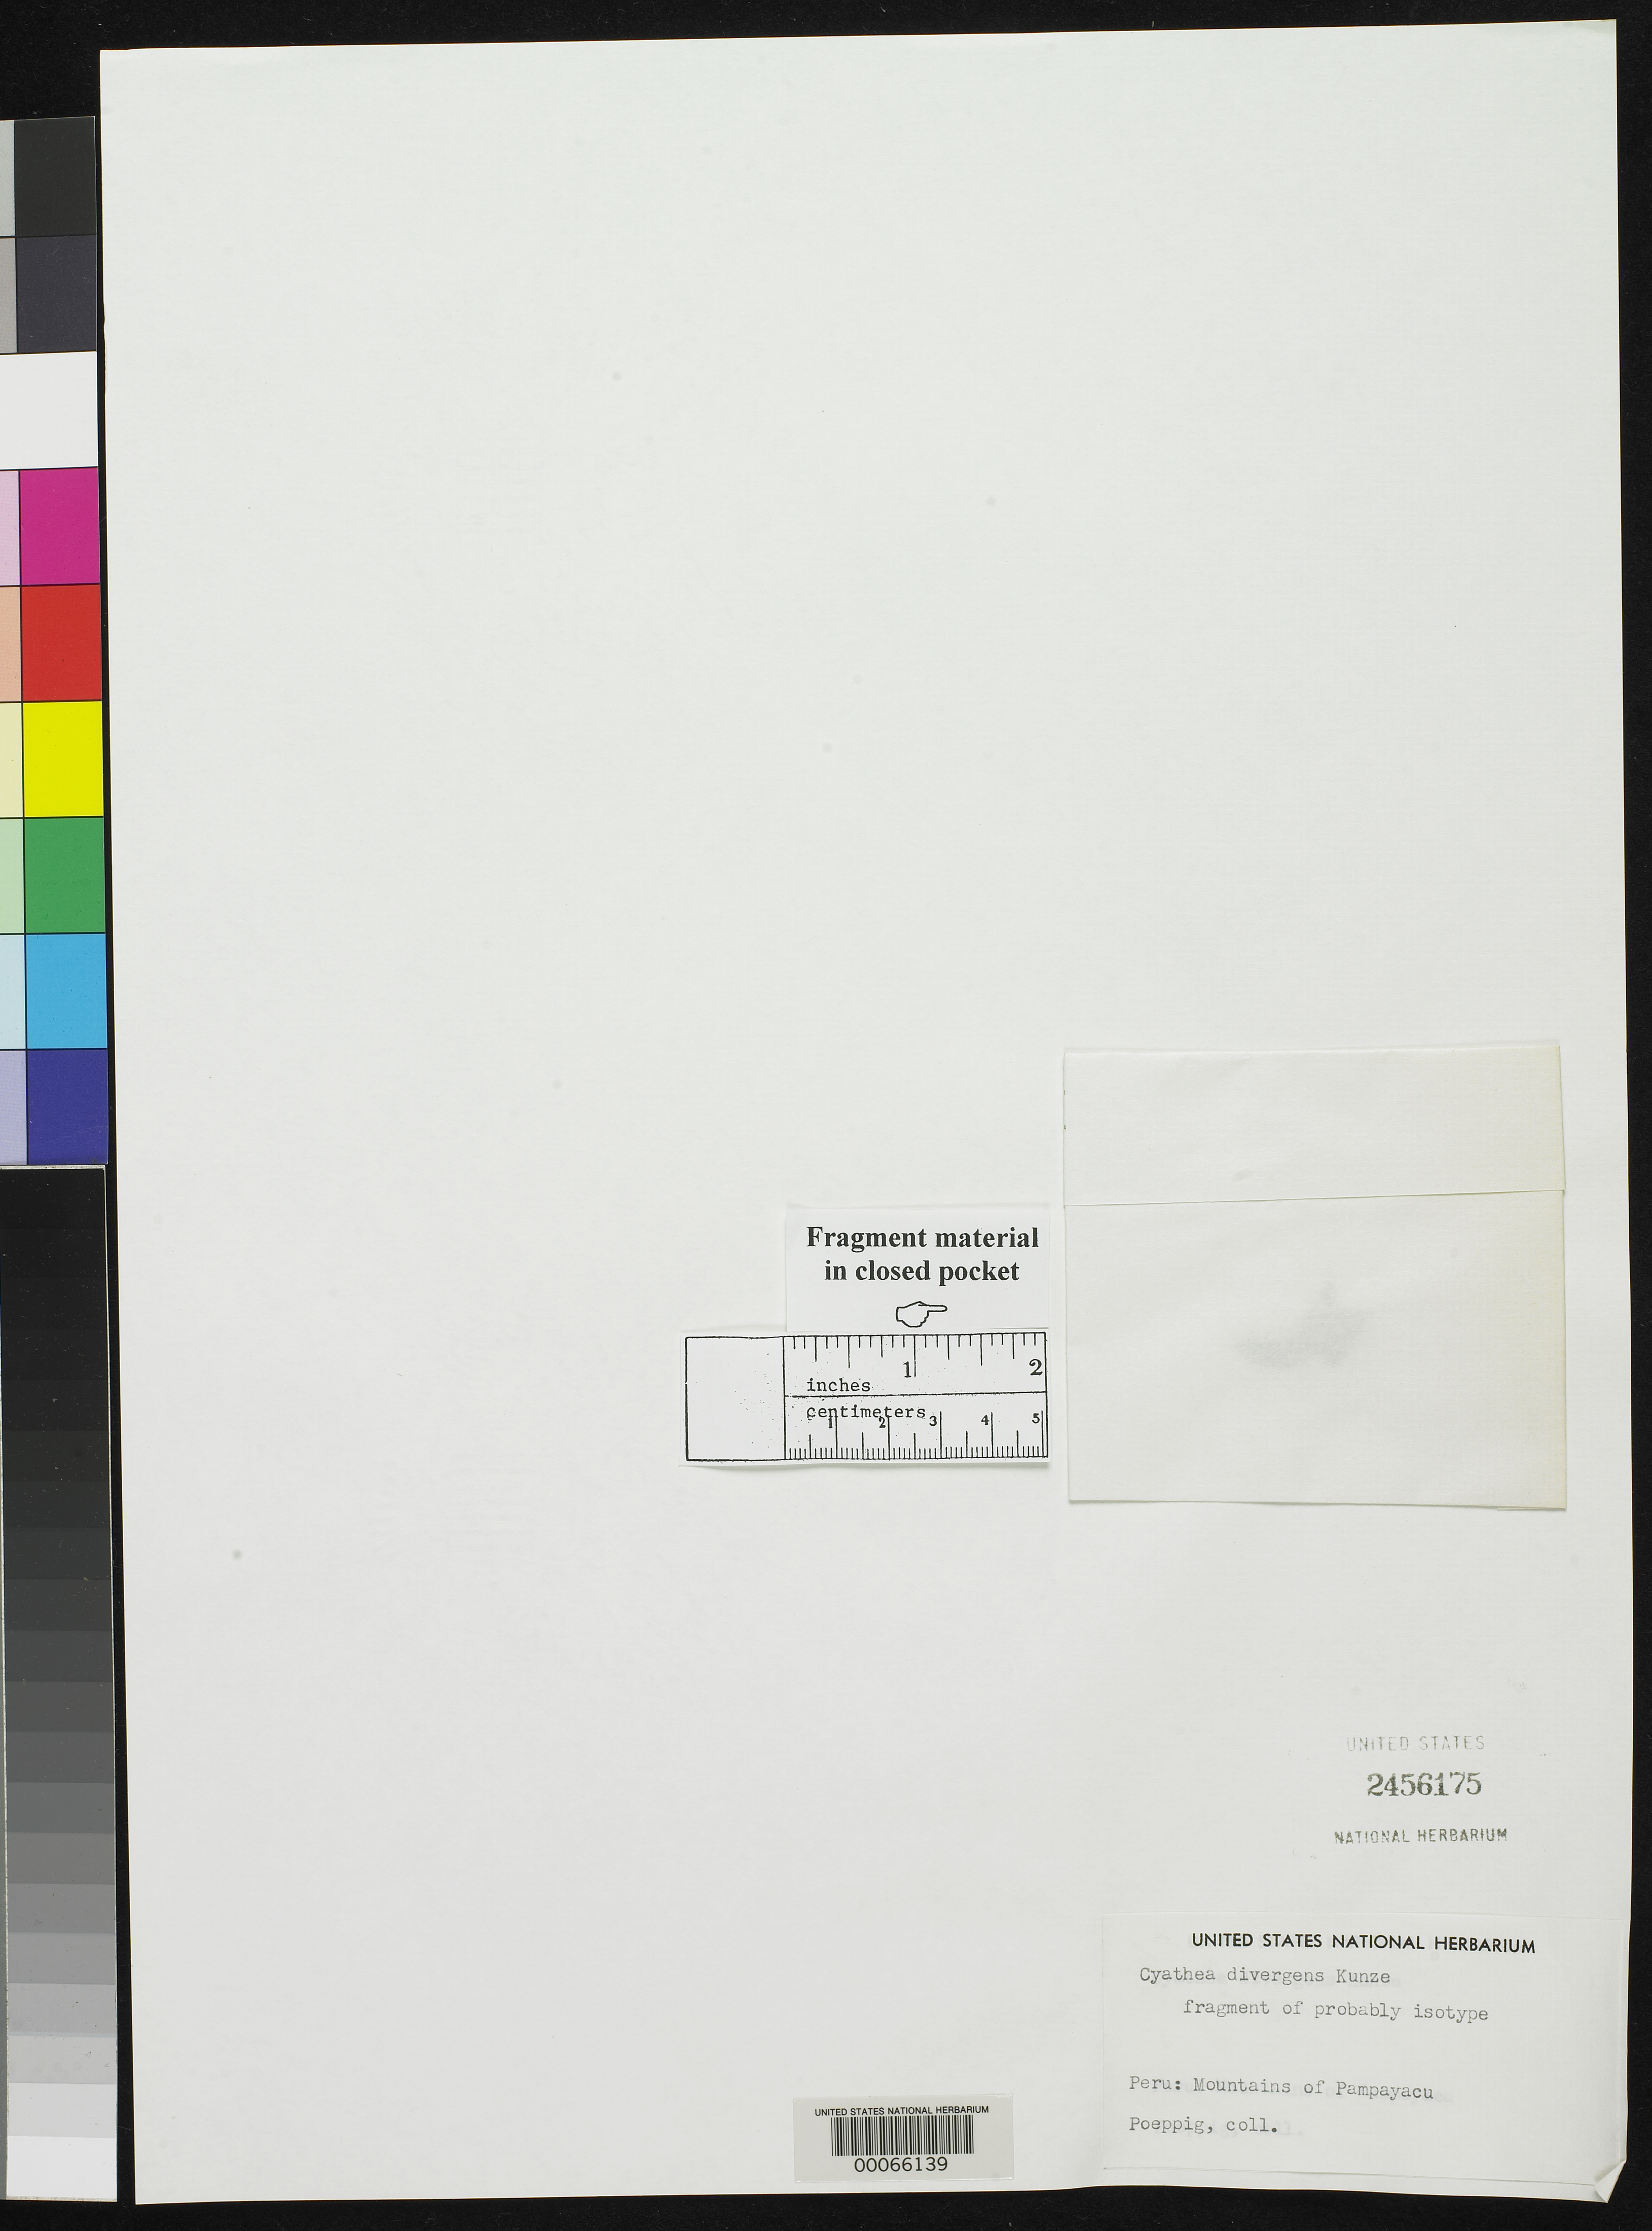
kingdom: Plantae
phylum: Tracheophyta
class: Polypodiopsida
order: Cyatheales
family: Cyatheaceae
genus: Cyathea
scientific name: Cyathea divergens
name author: Kunze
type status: Isotype Fragment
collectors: E. F. Poeppig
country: Peru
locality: mountains of Pampayacu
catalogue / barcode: US 2456175